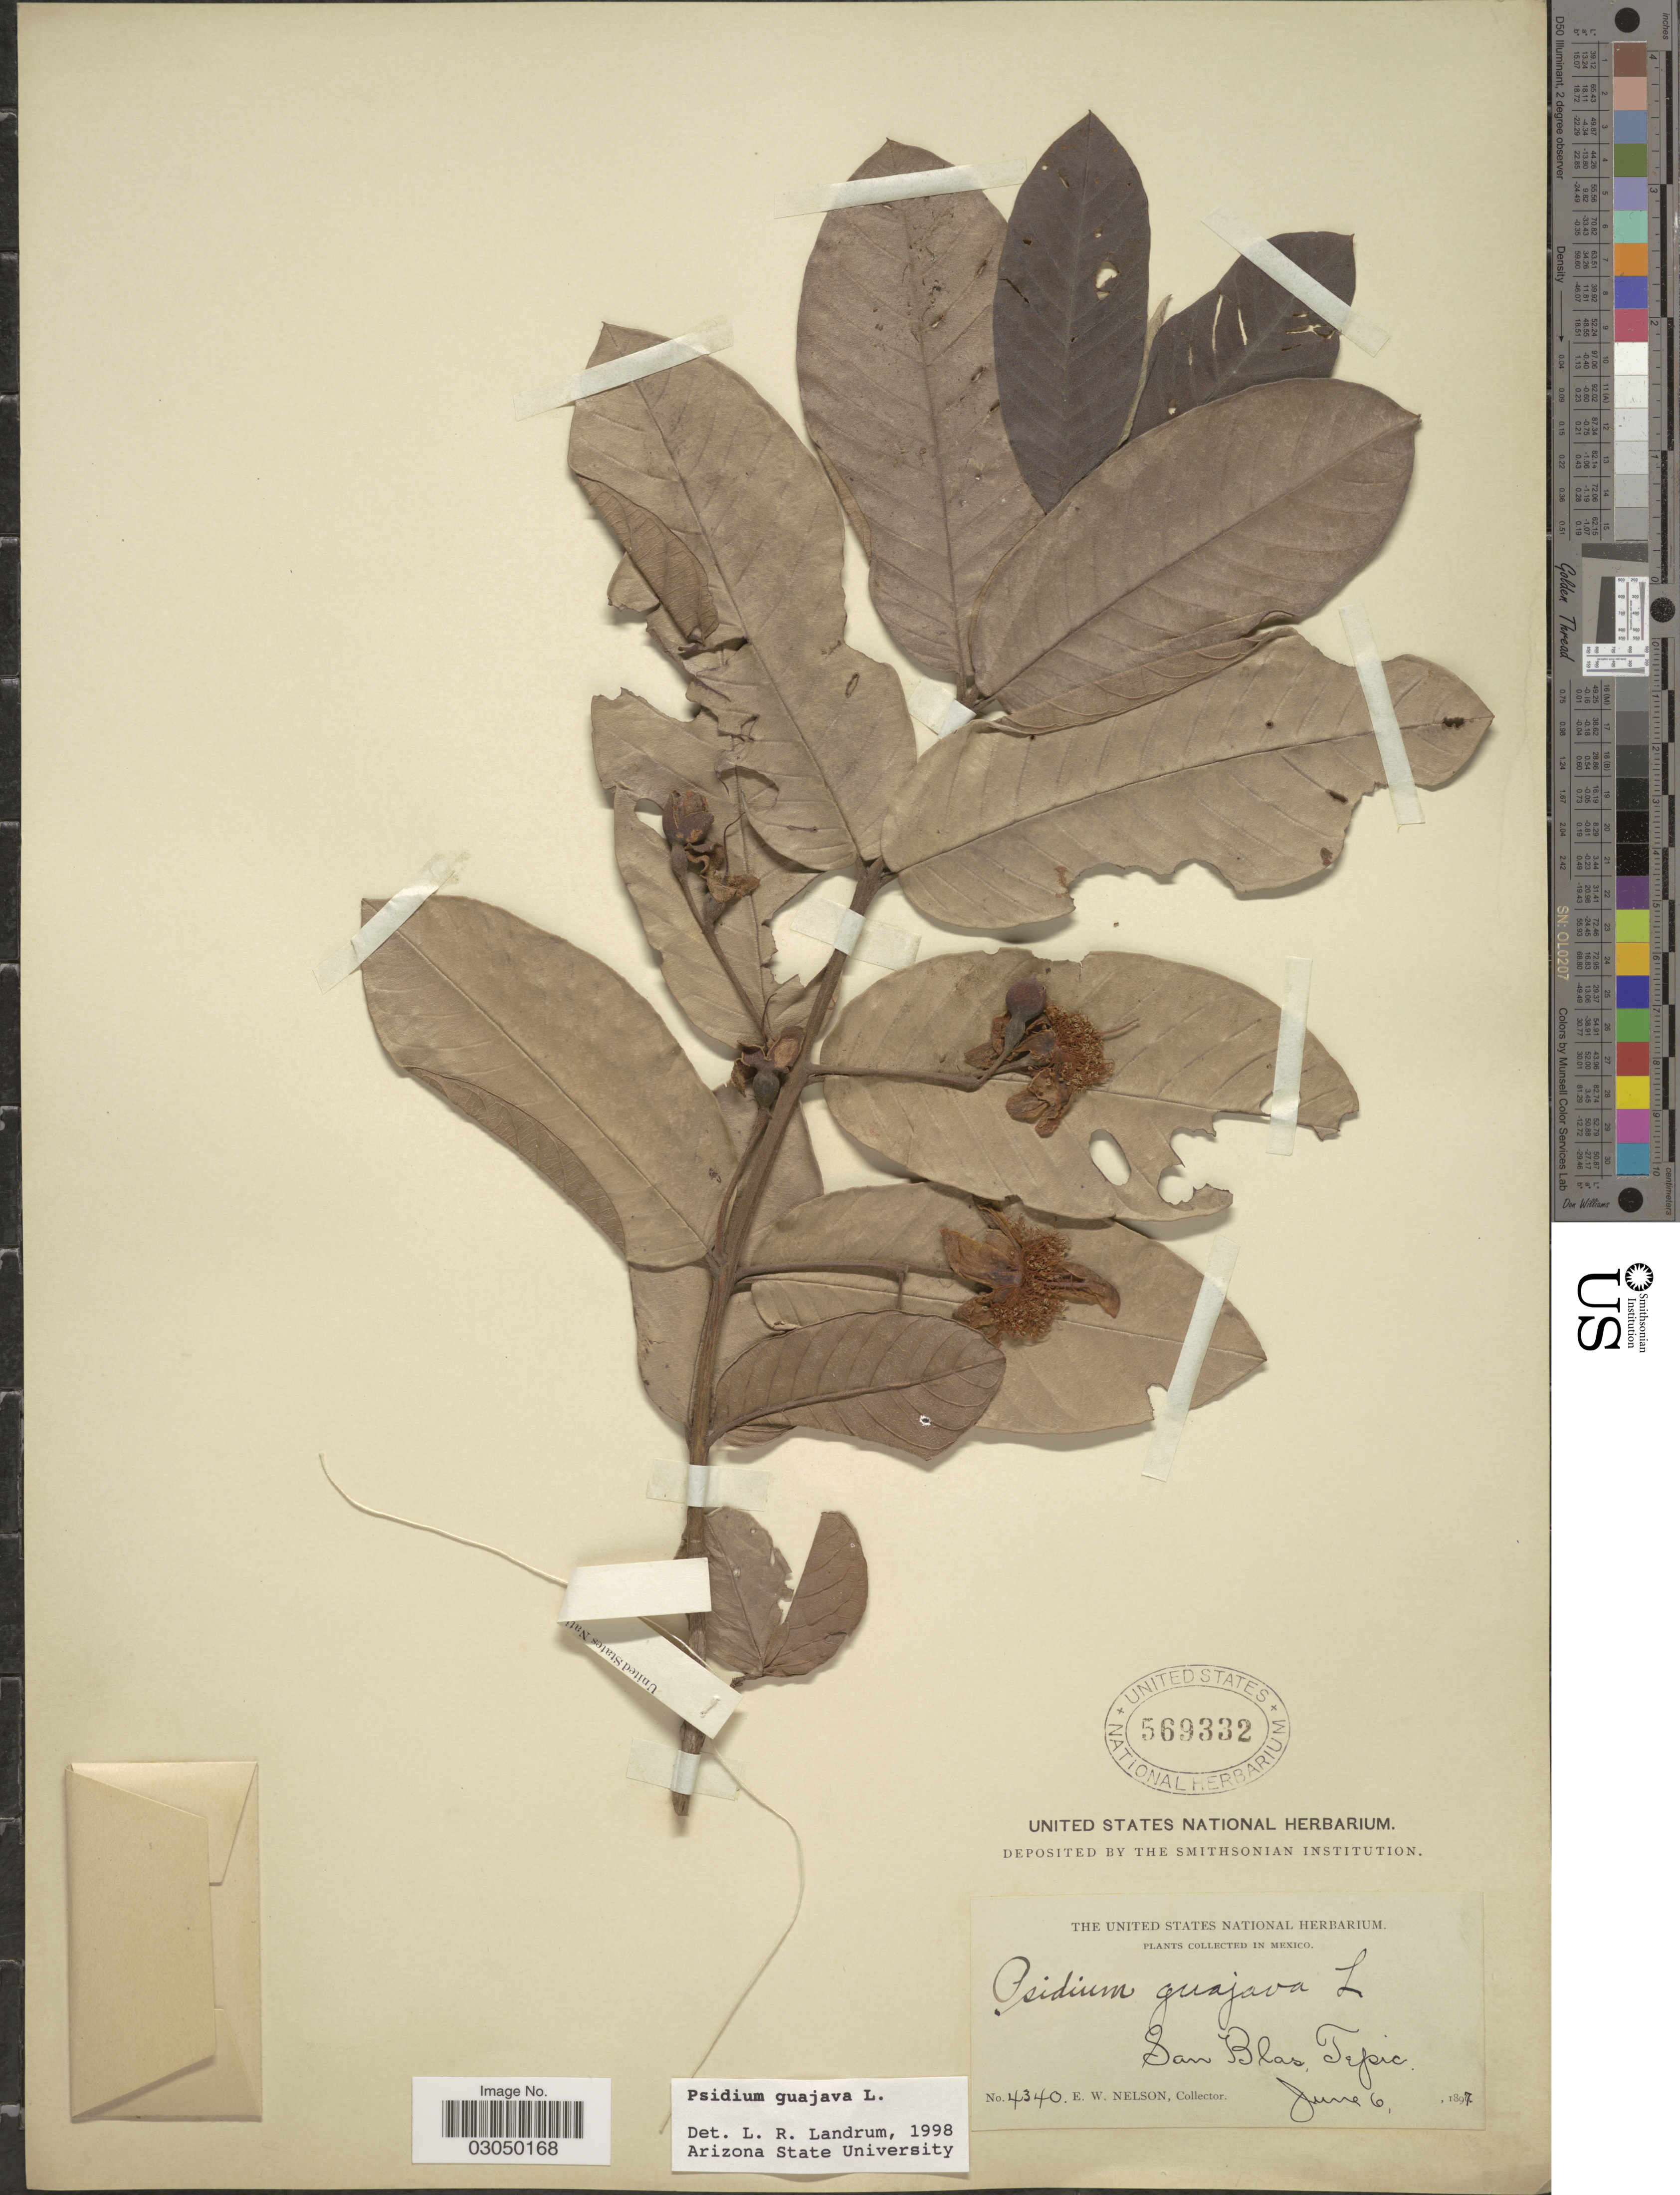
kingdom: Plantae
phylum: Tracheophyta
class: Magnoliopsida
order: Myrtales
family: Myrtaceae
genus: Psidium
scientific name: Psidium guajava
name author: L.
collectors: E. W. Nelson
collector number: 4340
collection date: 1897-06-06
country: Mexico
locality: San Blas, Tepic.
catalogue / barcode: US 569332